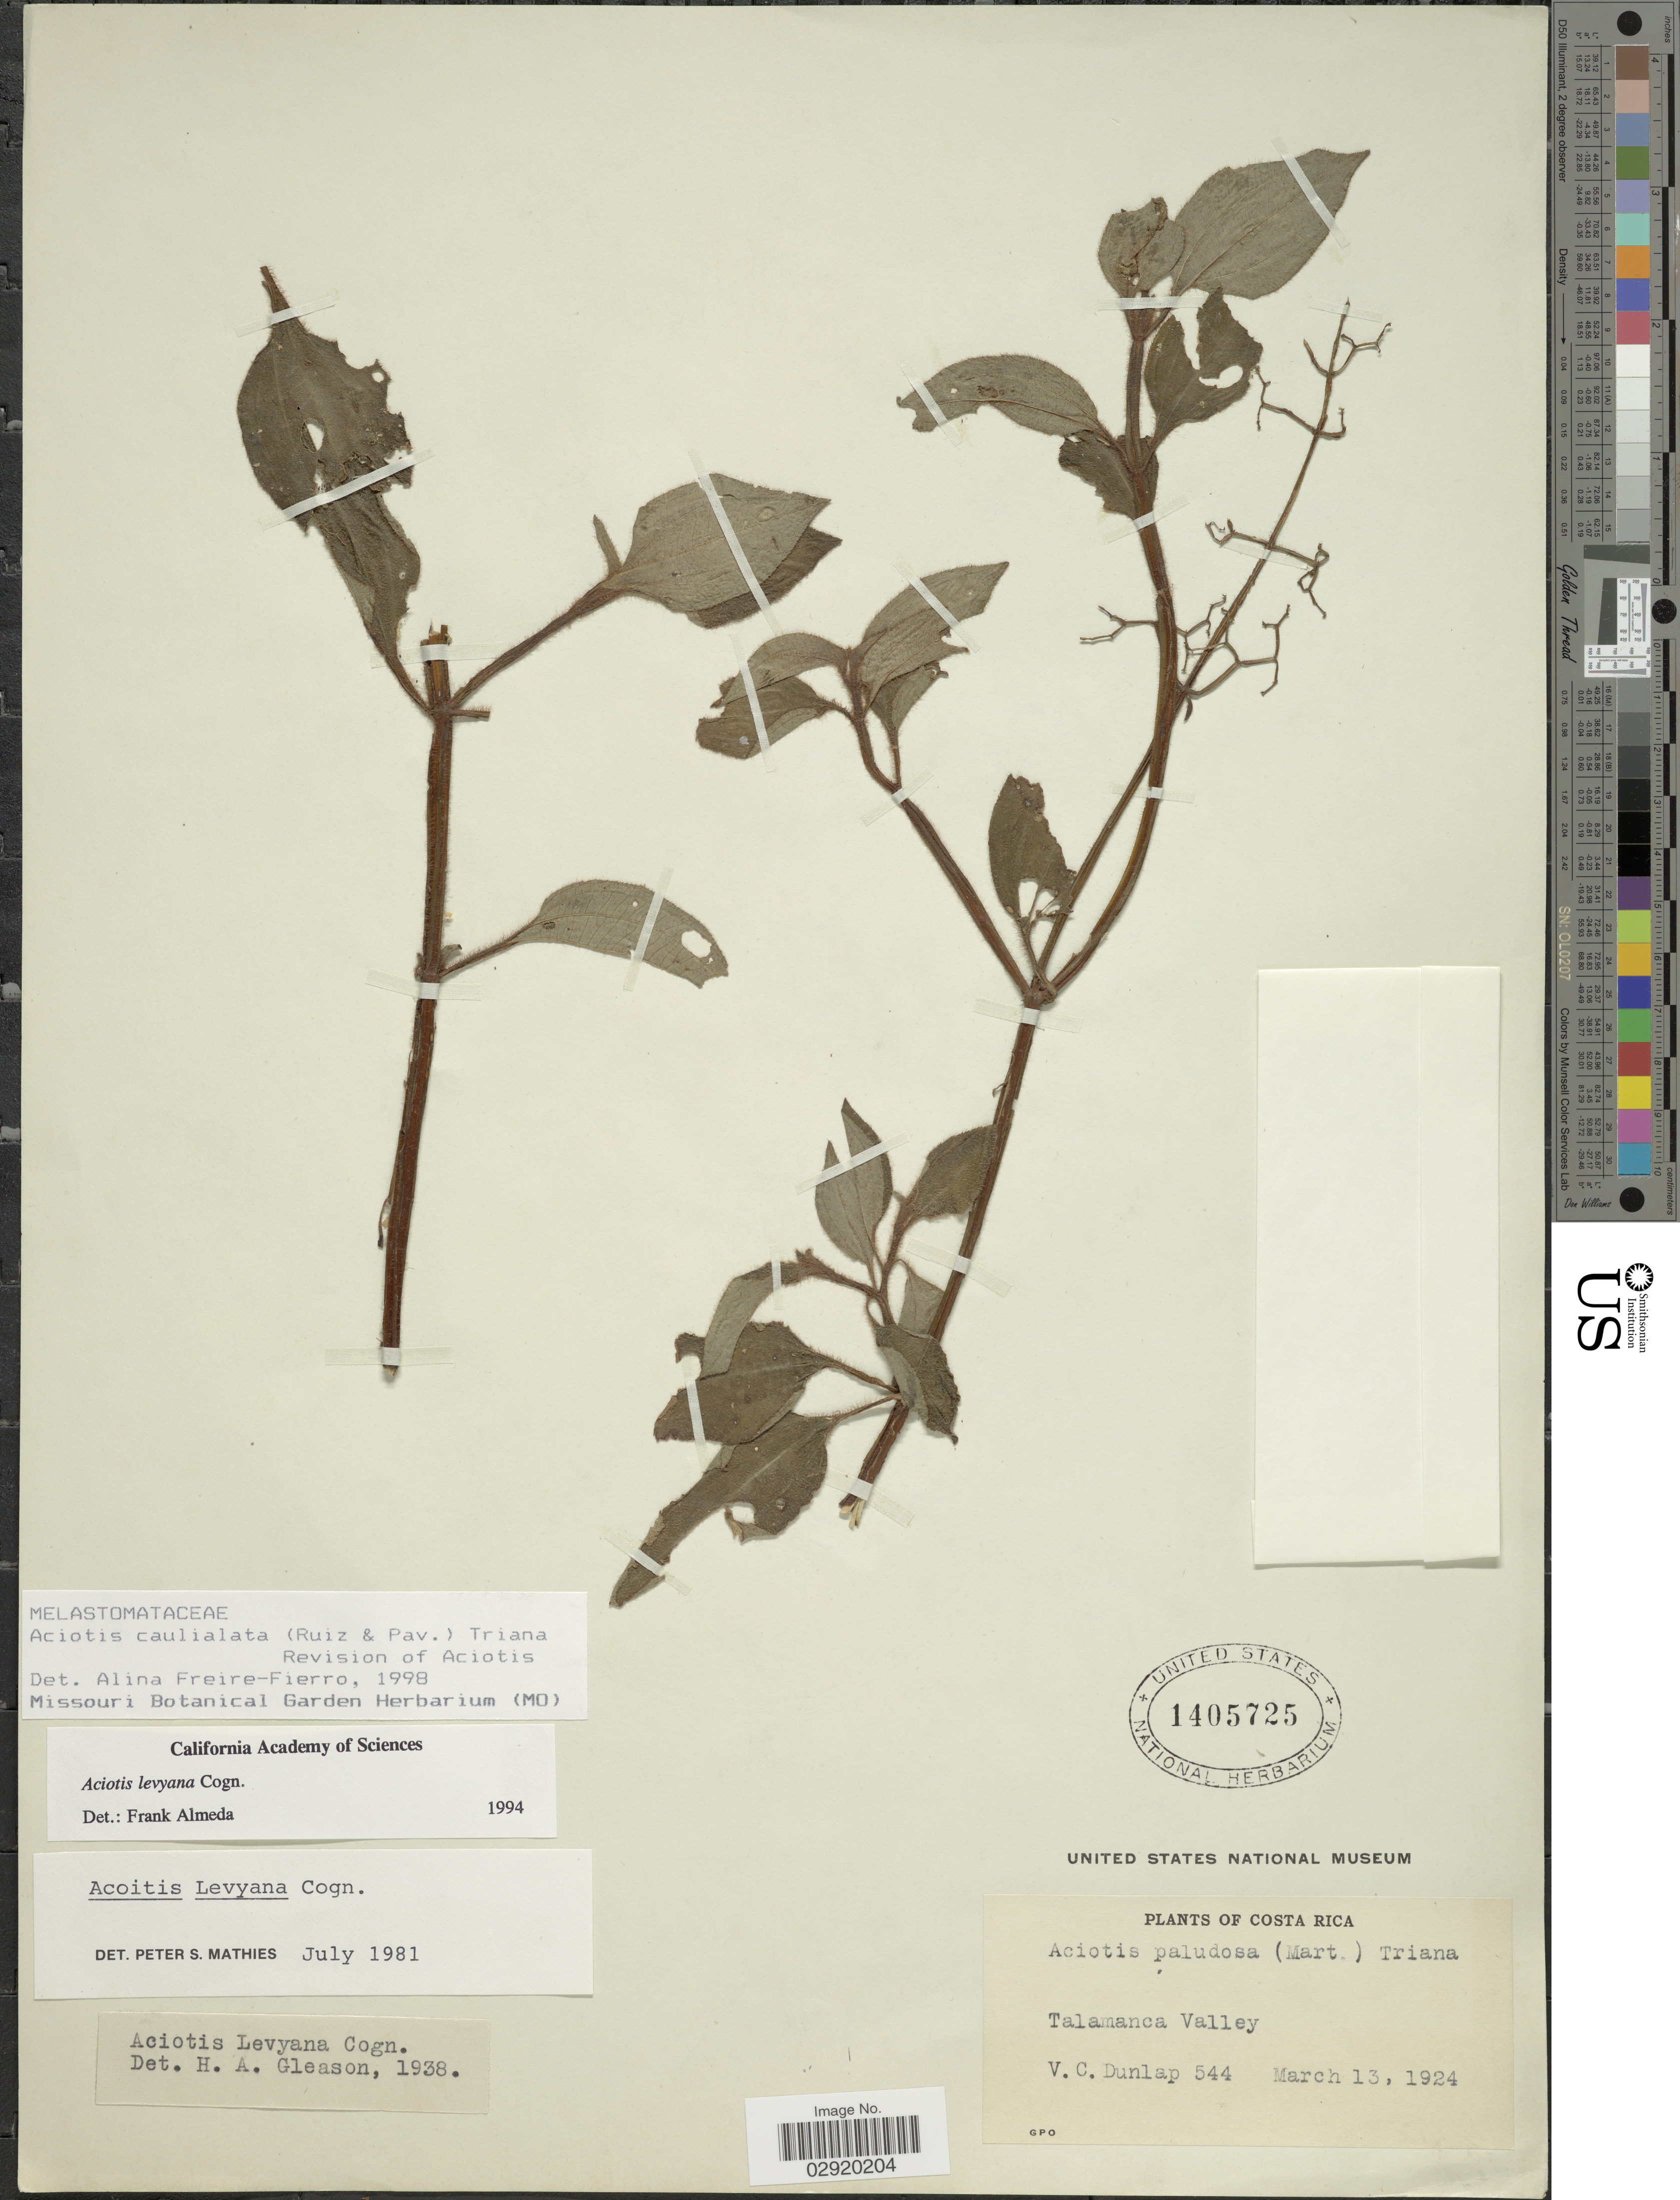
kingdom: Plantae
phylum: Tracheophyta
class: Magnoliopsida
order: Myrtales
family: Melastomataceae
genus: Aciotis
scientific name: Aciotis rubricaulis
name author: (Mart. ex DC.) Triana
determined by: Nunes da Silva, Diego, (RB), Jardim Botanico do Rio de Janeiro - Herbario (BRAZIL)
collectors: V. C. Dunlap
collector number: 544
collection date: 1924-03-13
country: Costa Rica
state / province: Limón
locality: Talamanca Valley.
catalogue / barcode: US 1405725